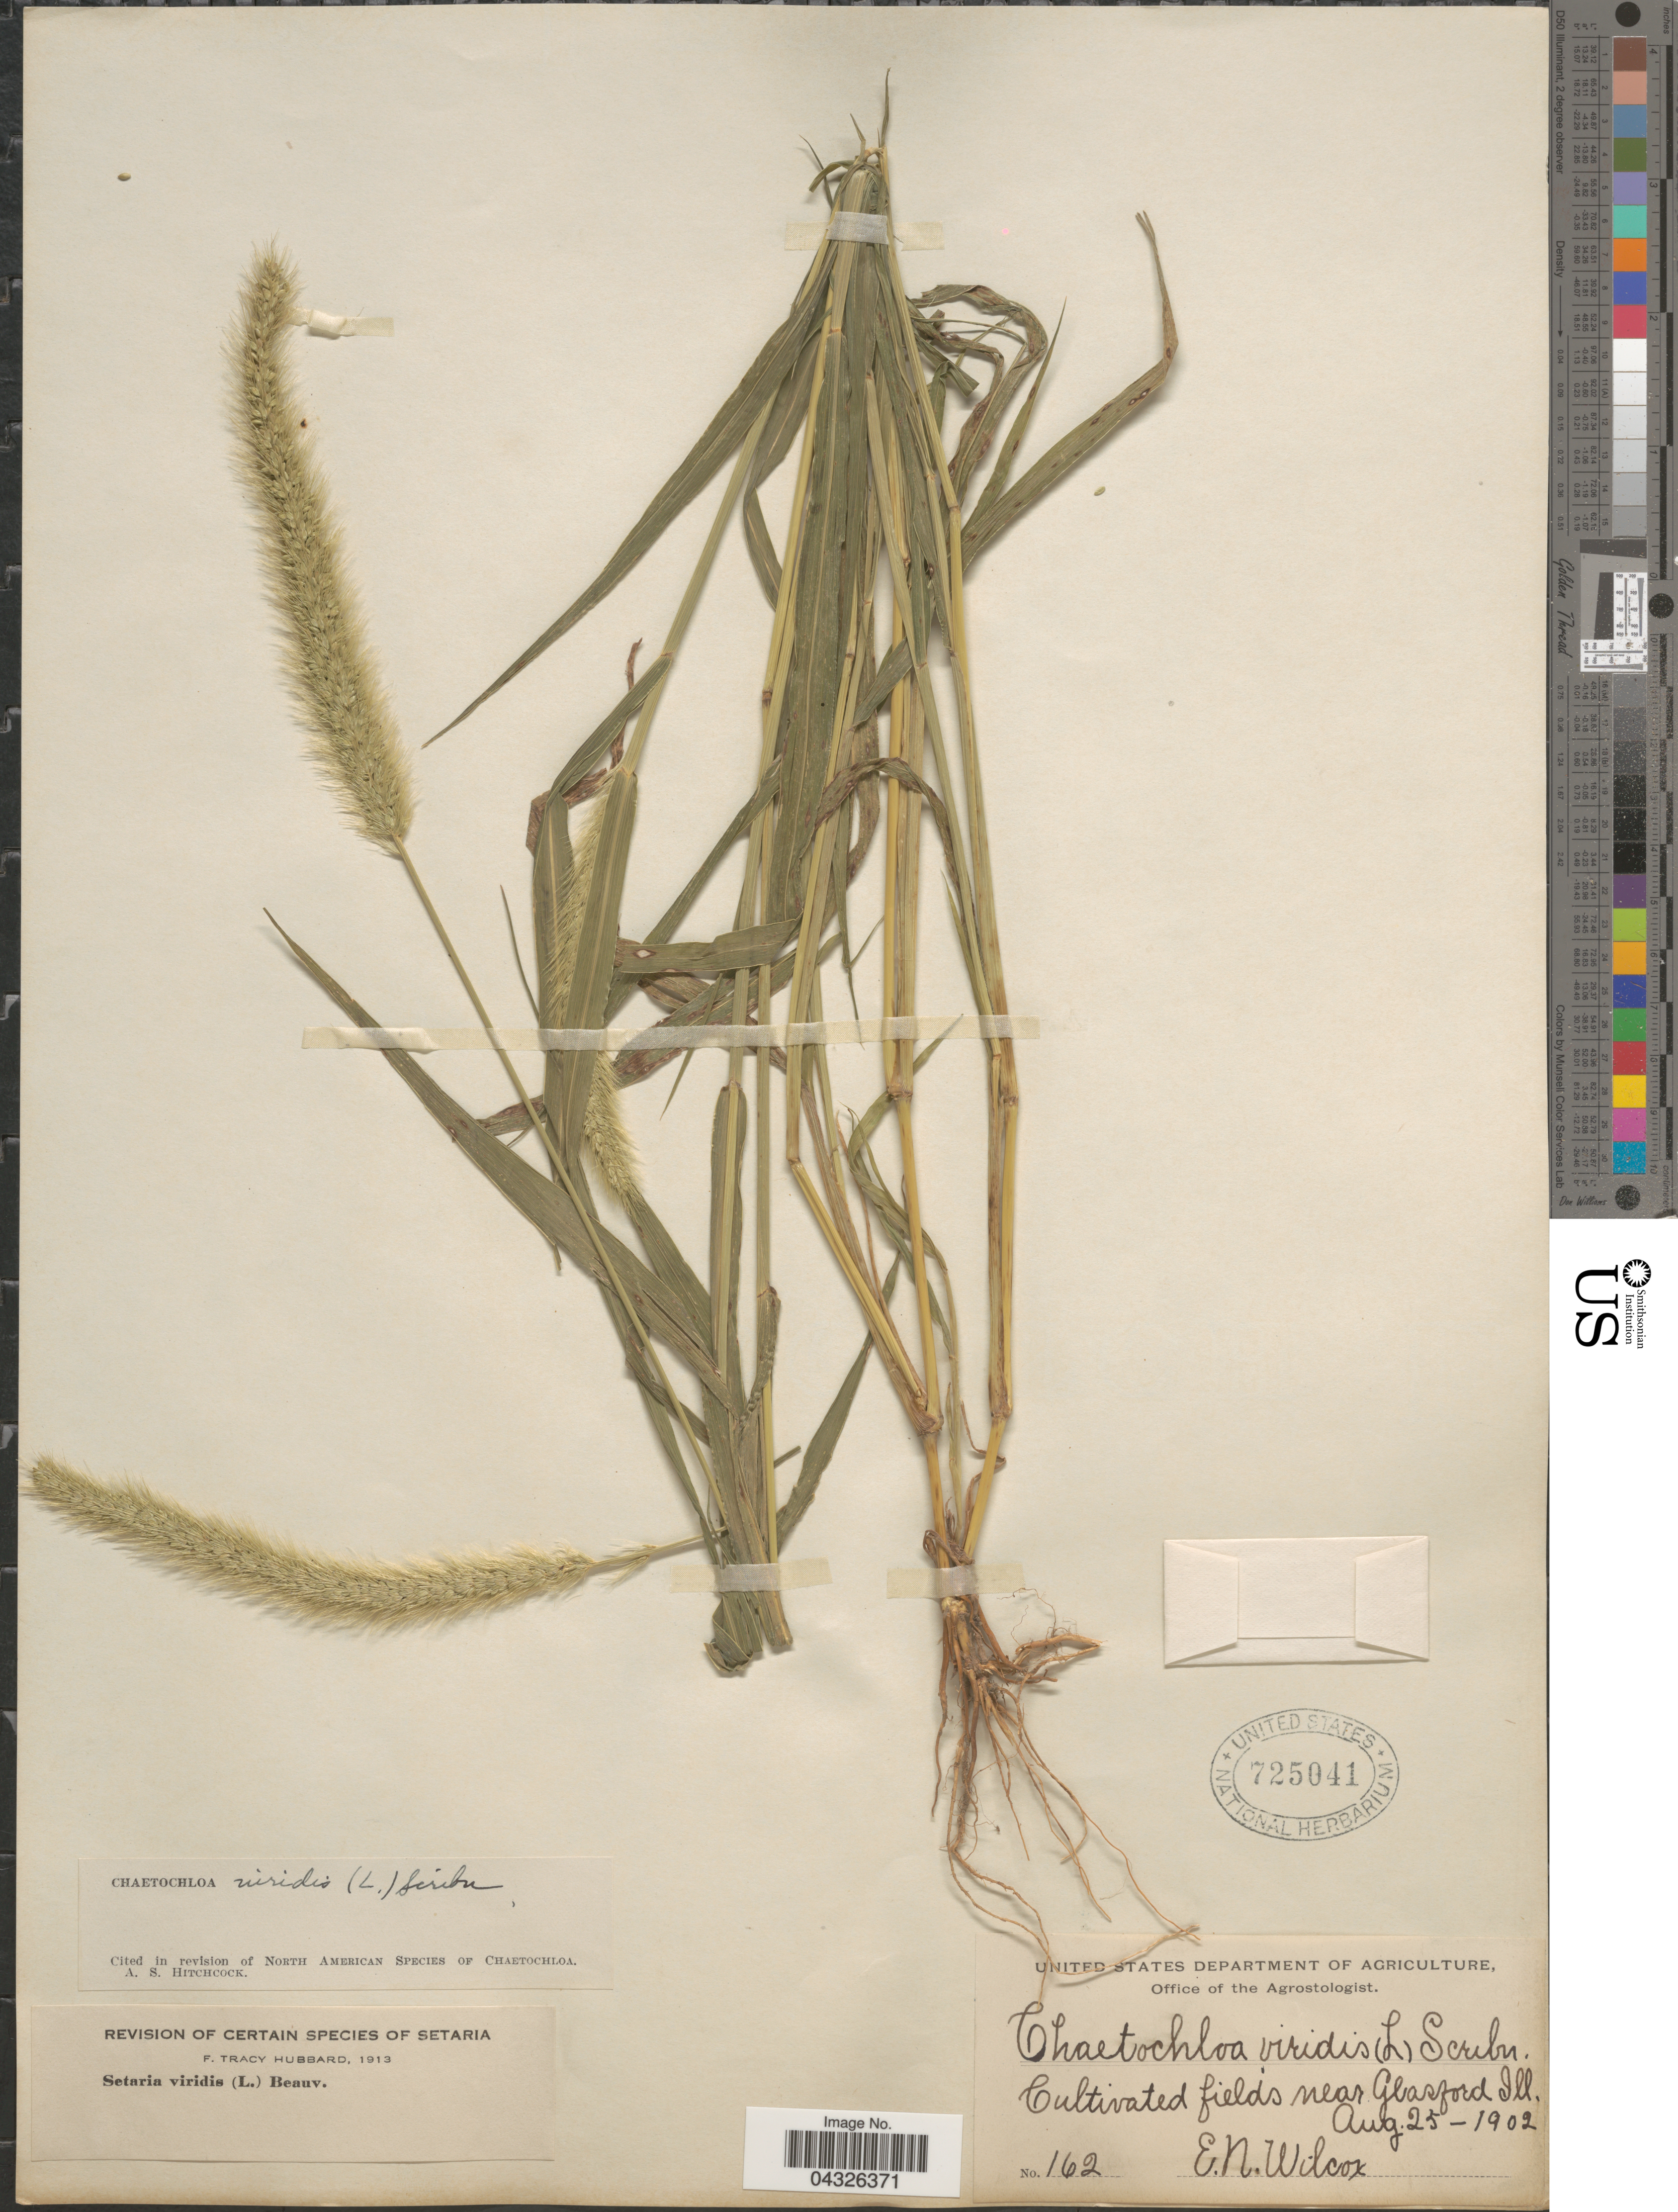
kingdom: Plantae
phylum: Tracheophyta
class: Liliopsida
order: Poales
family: Poaceae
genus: Setaria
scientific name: Setaria viridis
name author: (L.) P. Beauv.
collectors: E. Wilcox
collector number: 162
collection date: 1902-08-25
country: United States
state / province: Illinois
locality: Cultivated fields near Glasford.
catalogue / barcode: US 725041